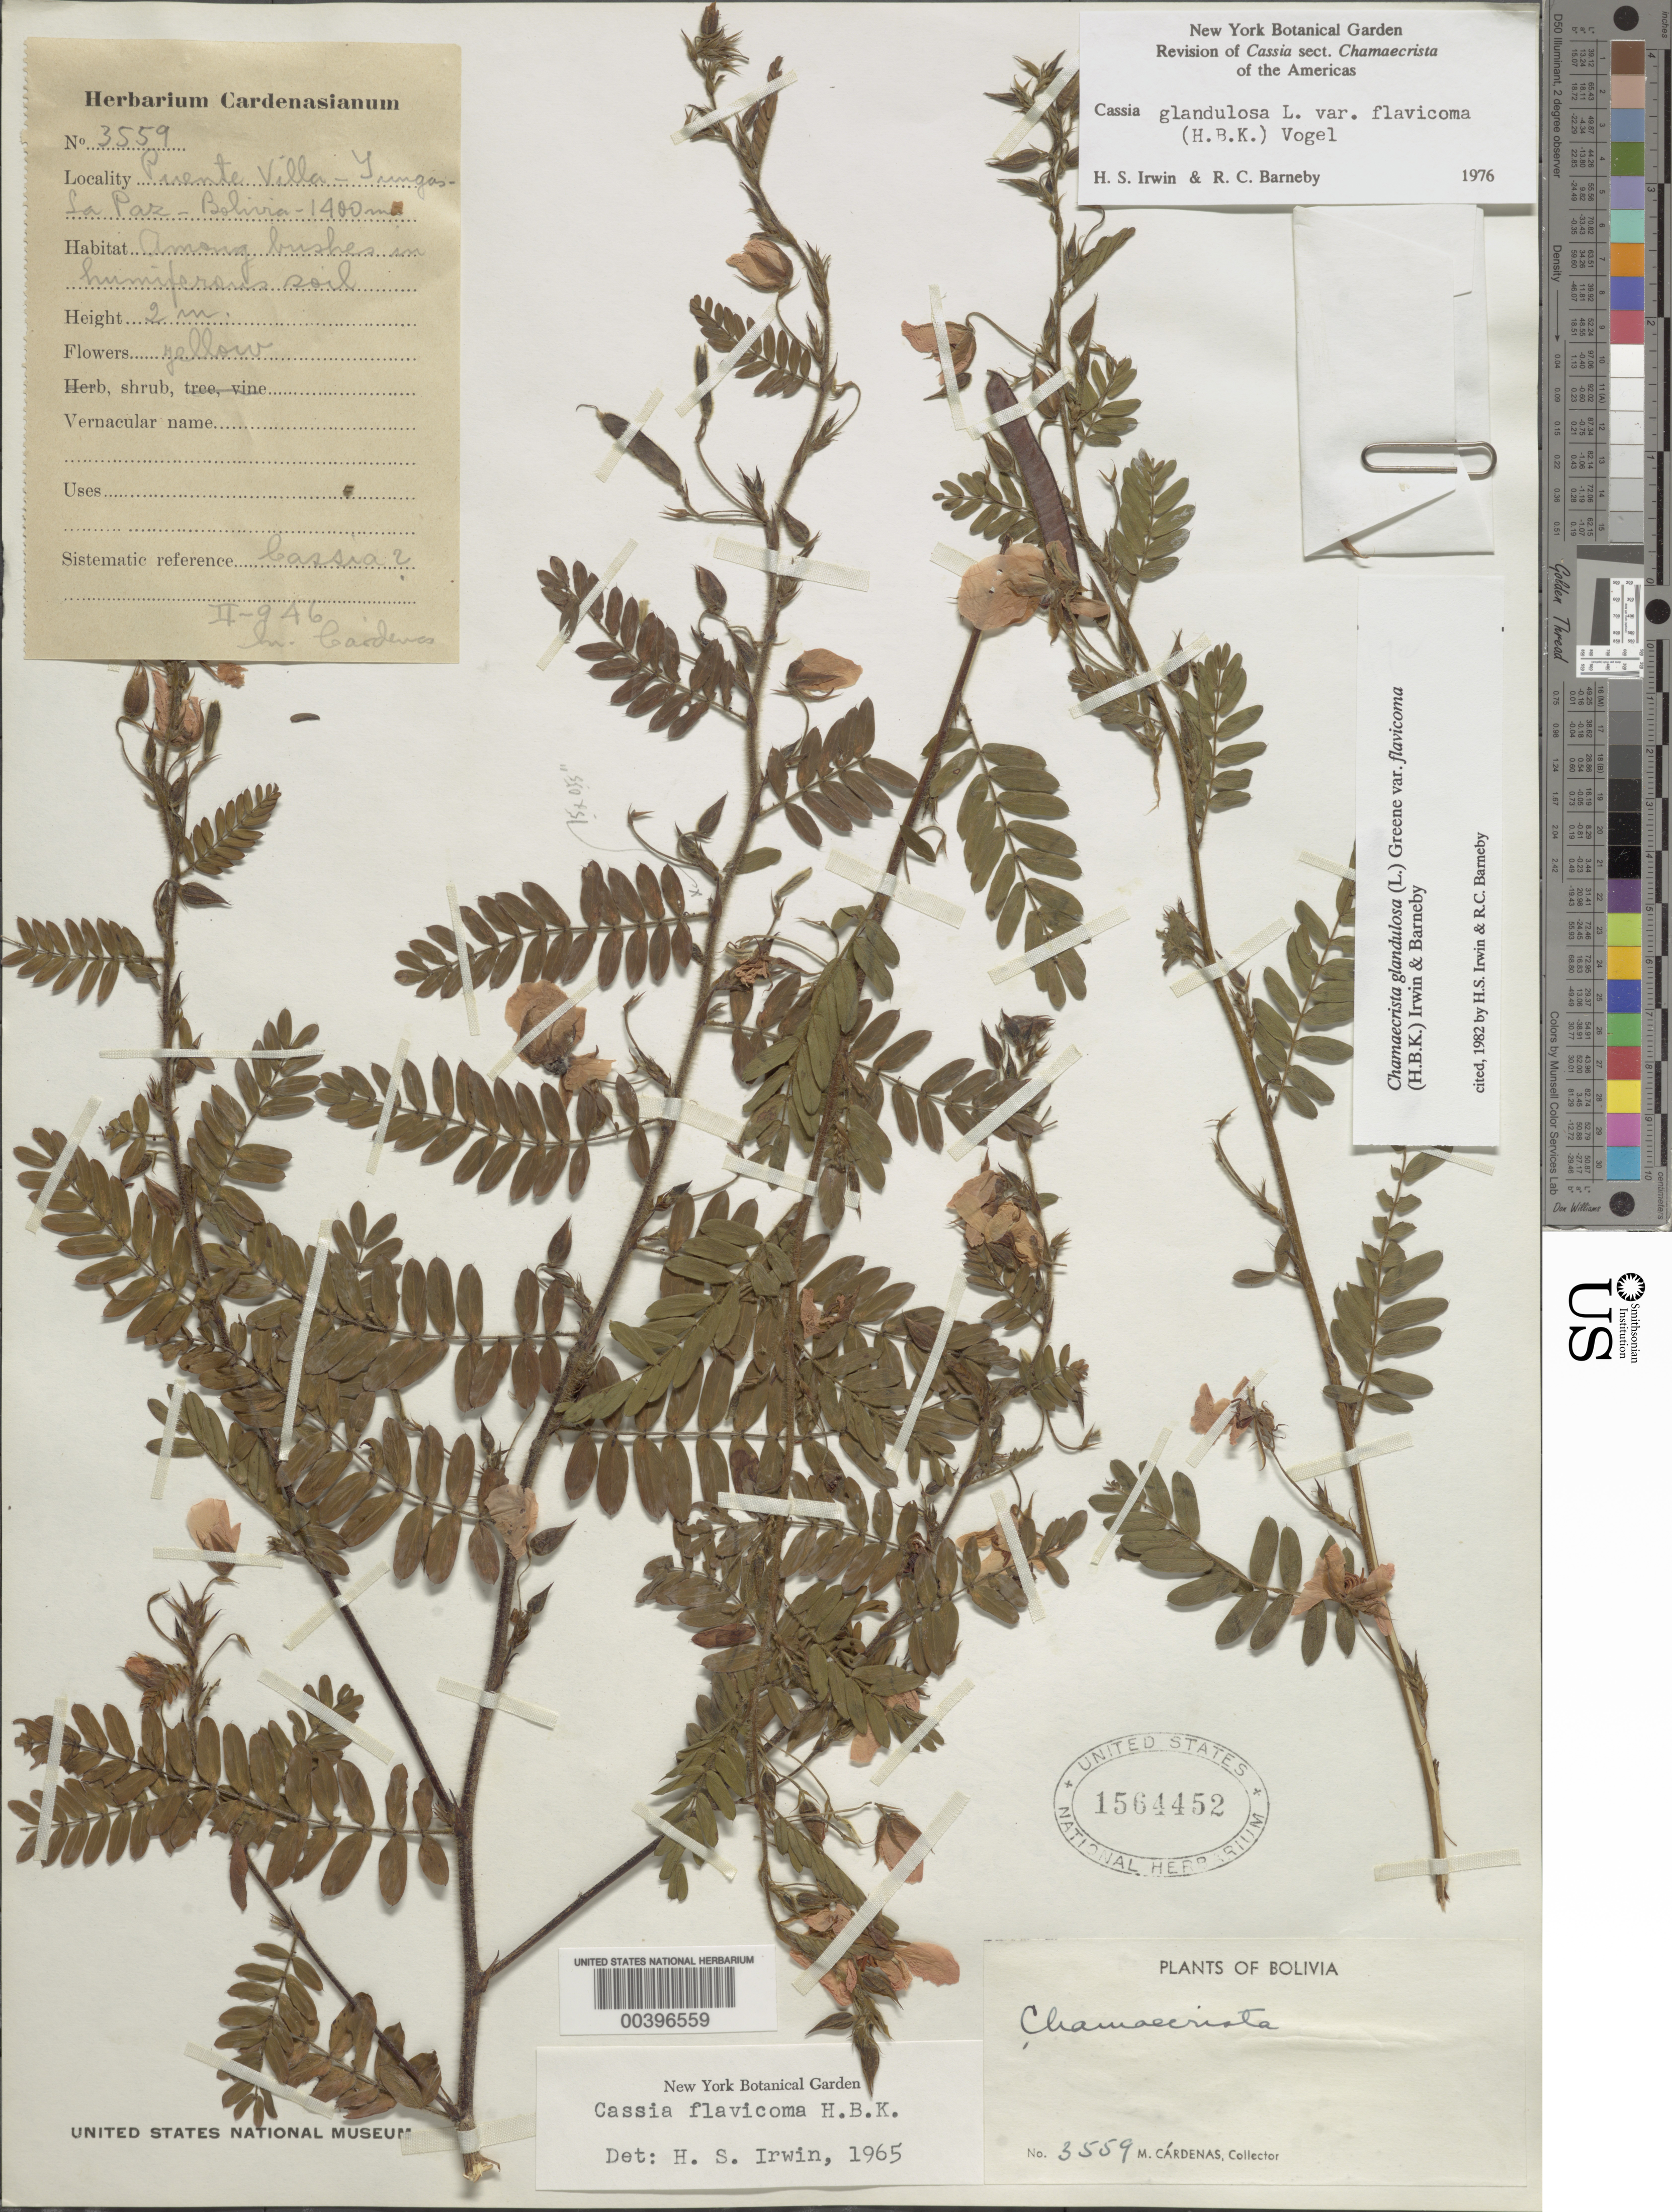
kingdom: Plantae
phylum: Tracheophyta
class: Magnoliopsida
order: Fabales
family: Fabaceae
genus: Chamaecrista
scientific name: Chamaecrista glandulosa var. flavicoma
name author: (Kunth) H.S. Irwin & Barneby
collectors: M. Cárdenas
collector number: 3559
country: Bolivia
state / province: La Paz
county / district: Nor Yungas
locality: Puente Villa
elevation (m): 1400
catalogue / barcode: US 1564452